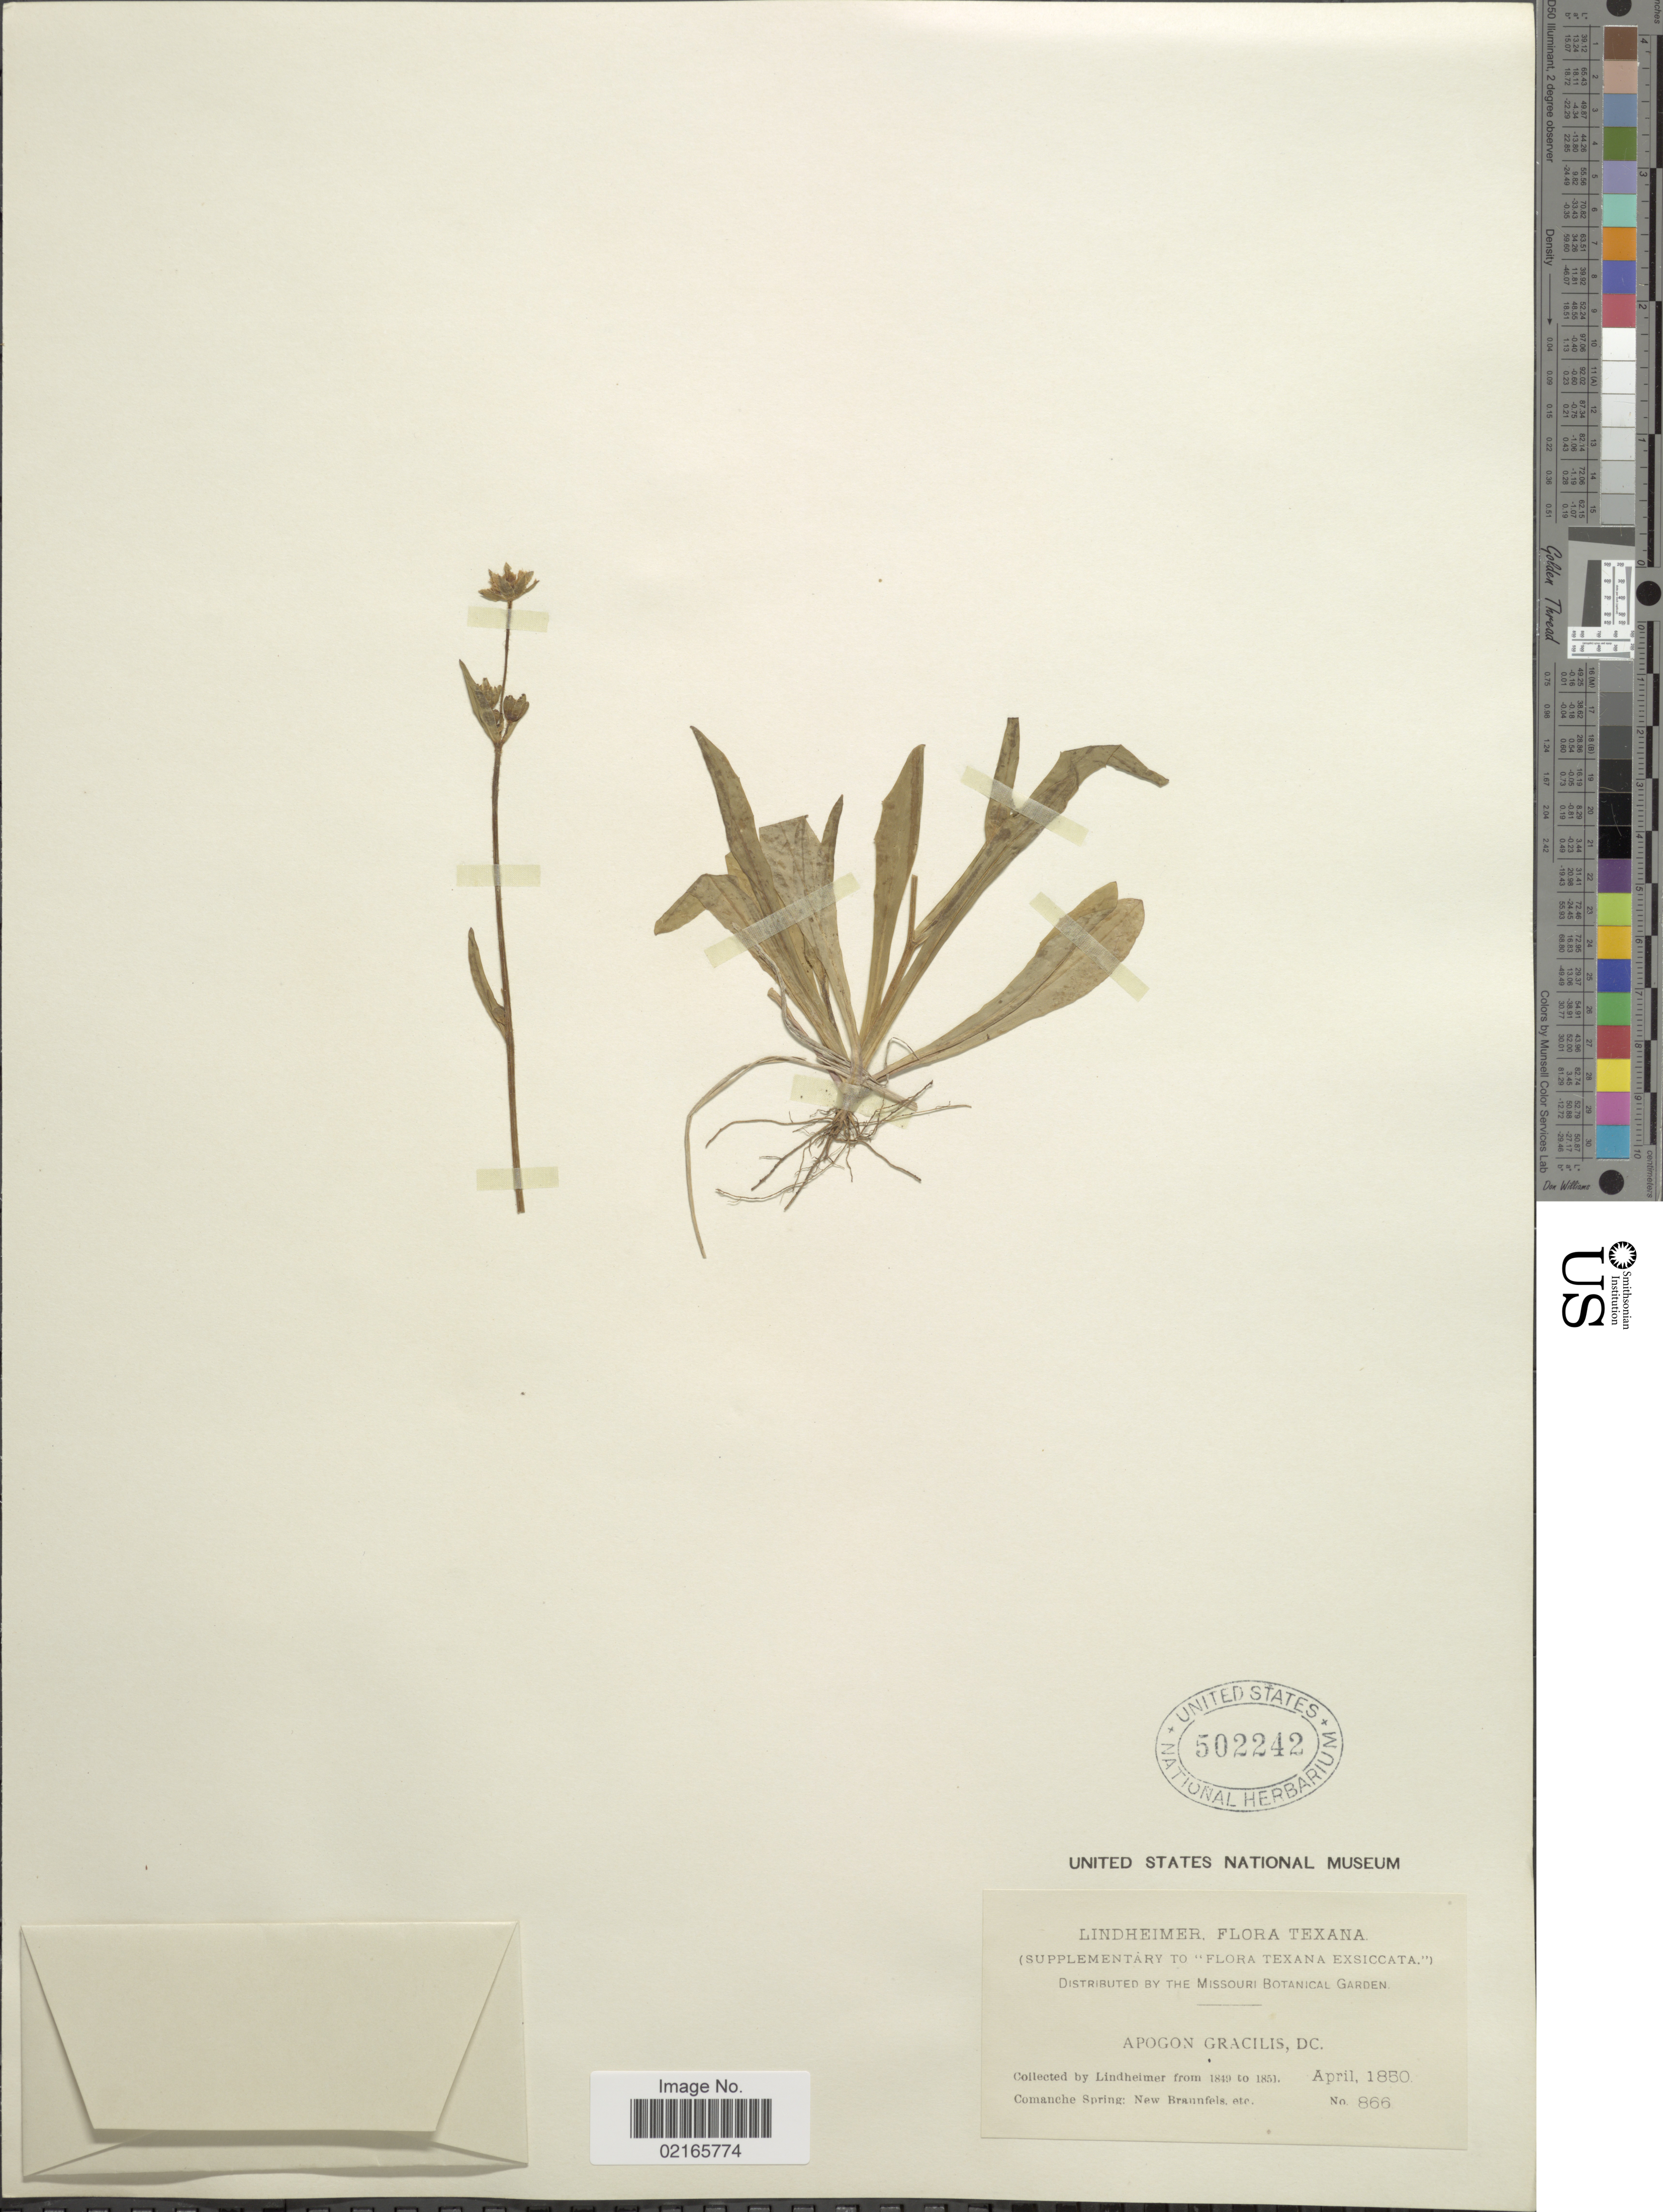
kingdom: Plantae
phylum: Tracheophyta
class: Magnoliopsida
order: Asterales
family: Asteraceae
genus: Krigia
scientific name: Krigia cespitosa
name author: (Raf.) K.L. Chambers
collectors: -. Lindheimer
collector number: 866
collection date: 1850-04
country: United States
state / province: Texas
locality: Comanche Spring, New Braunfels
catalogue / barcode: US 502242